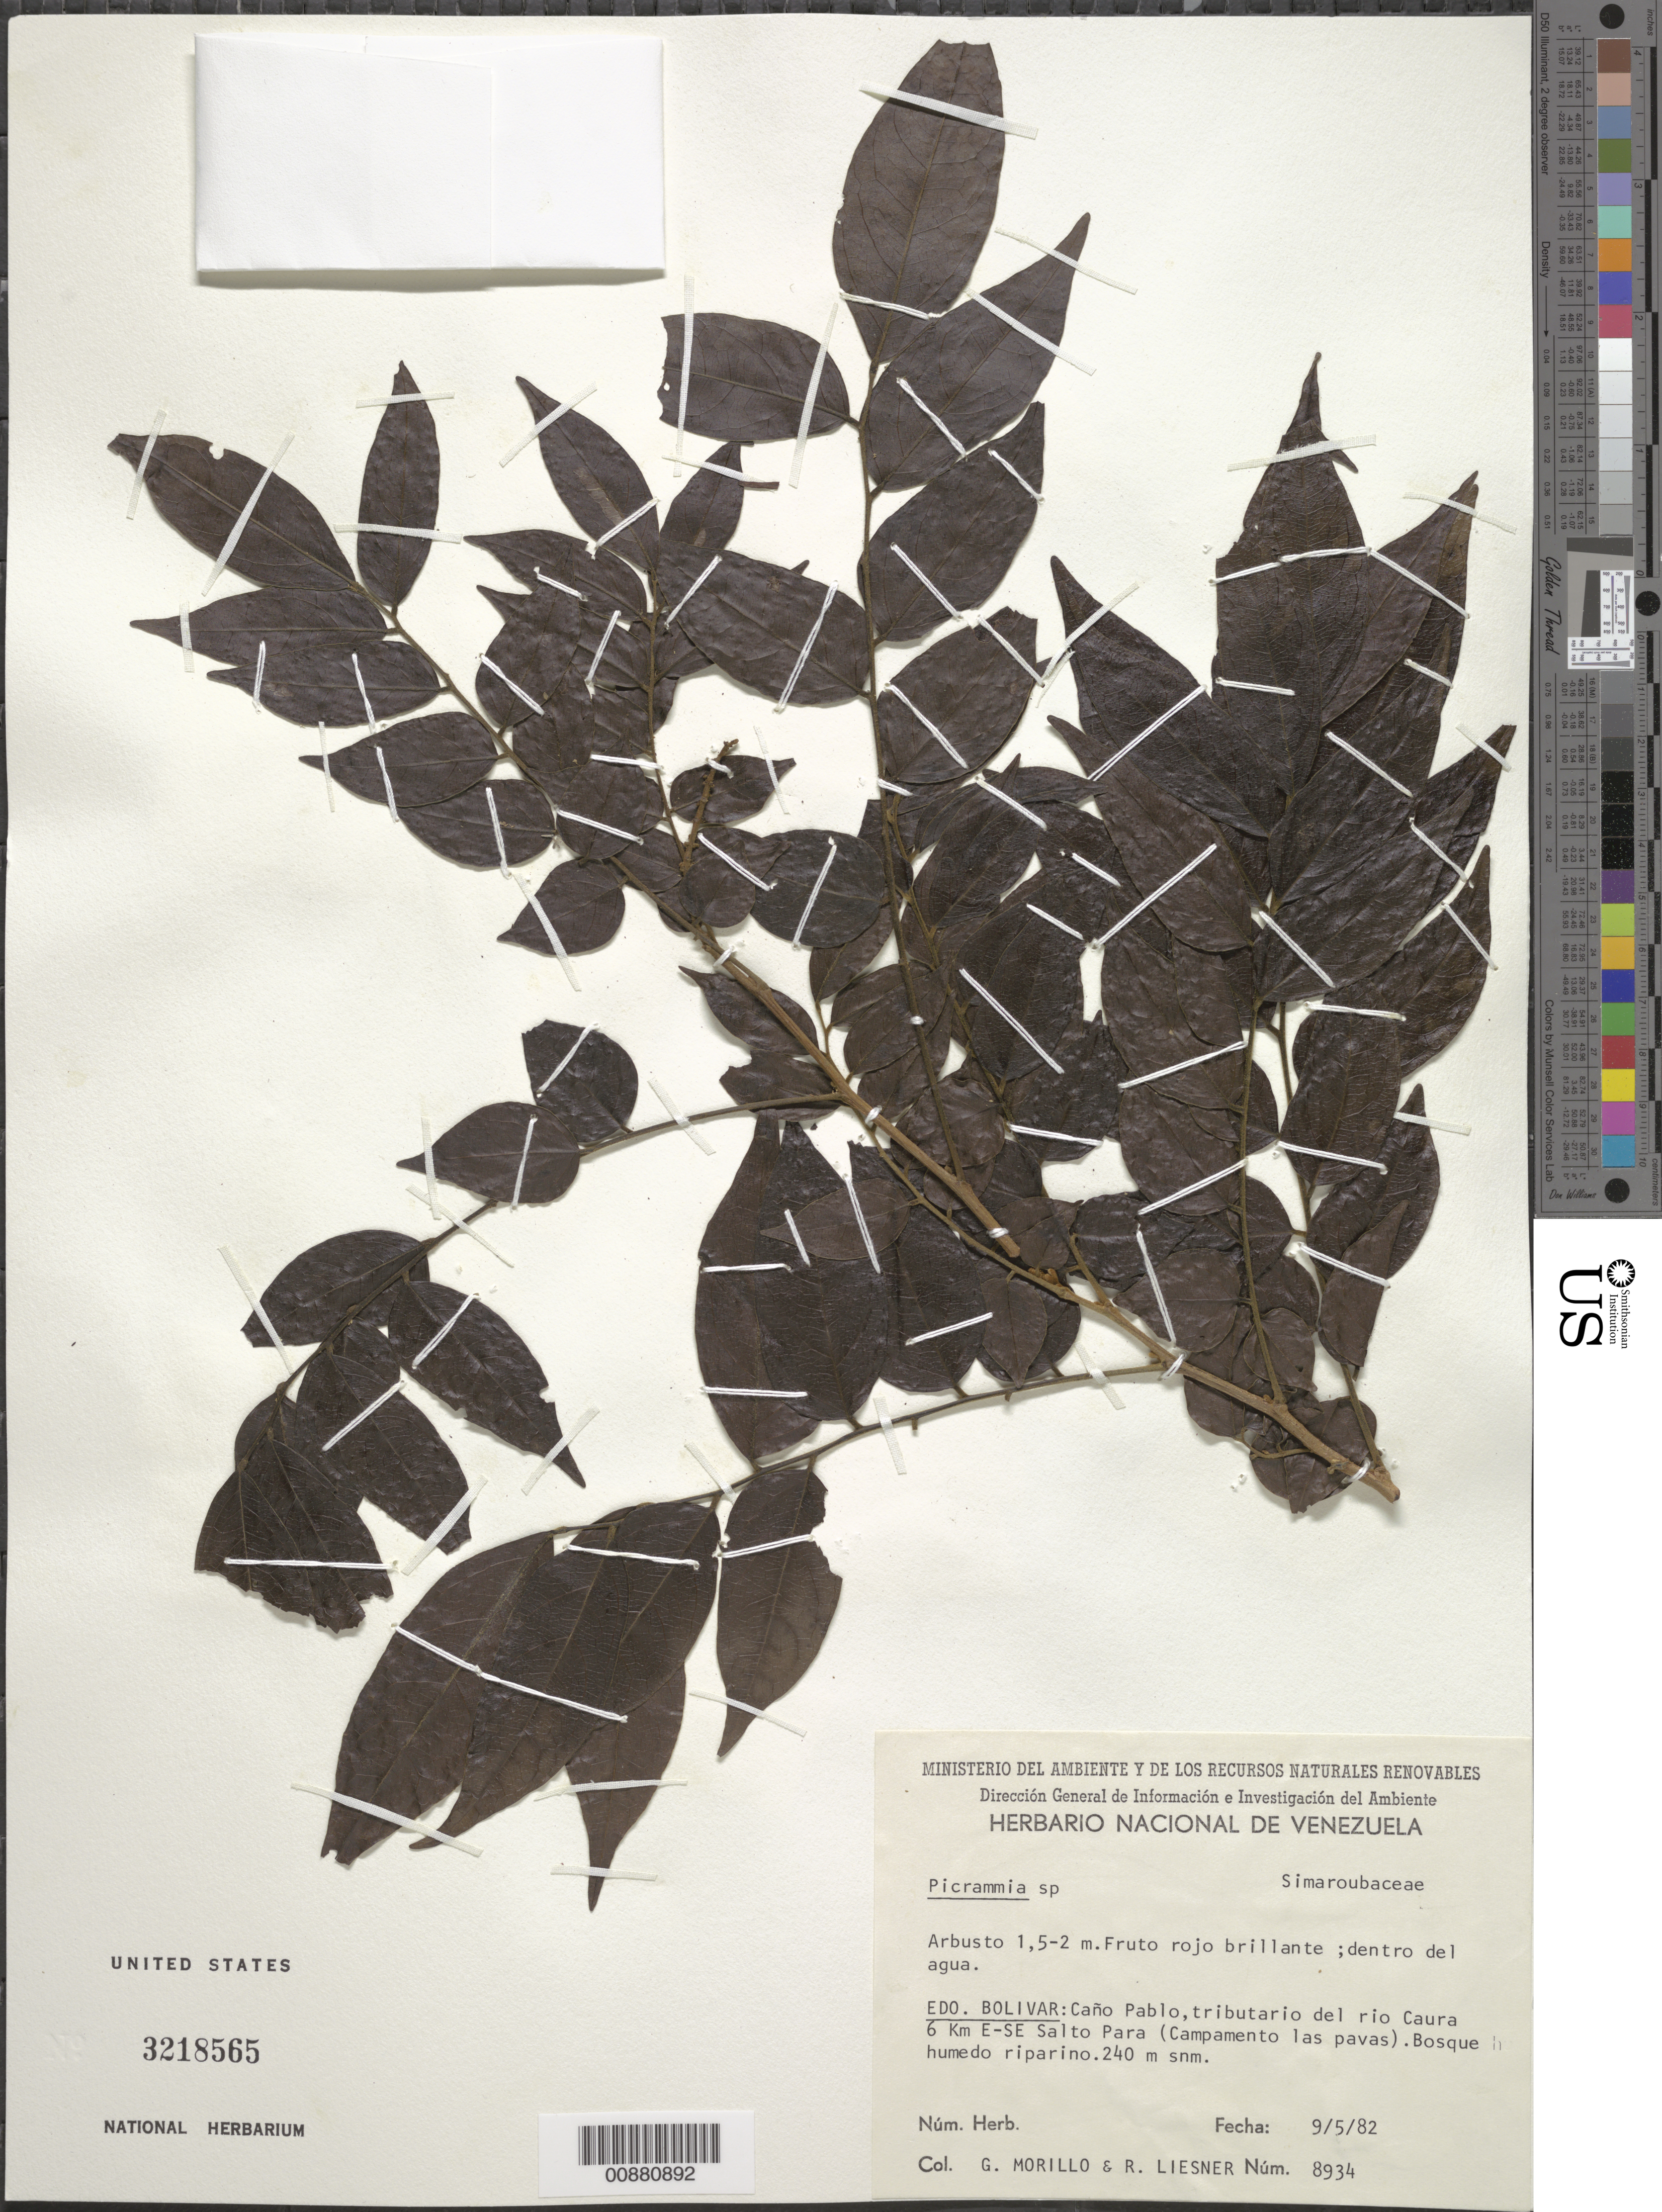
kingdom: Plantae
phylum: Tracheophyta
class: Magnoliopsida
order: Picramniales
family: Picramniaceae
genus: Picramnia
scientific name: Picramnia sp.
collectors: G. Morillo & R. L. Liesner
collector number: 8934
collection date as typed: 9-May-82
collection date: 1982-05-09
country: Venezuela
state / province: Bolívar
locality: Caño Pablo, (trib. del Río Caura), 6 km ESE Salto Para (Campamento Las Pavas)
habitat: Bosque húmedo riparino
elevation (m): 240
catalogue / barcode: US 3218565